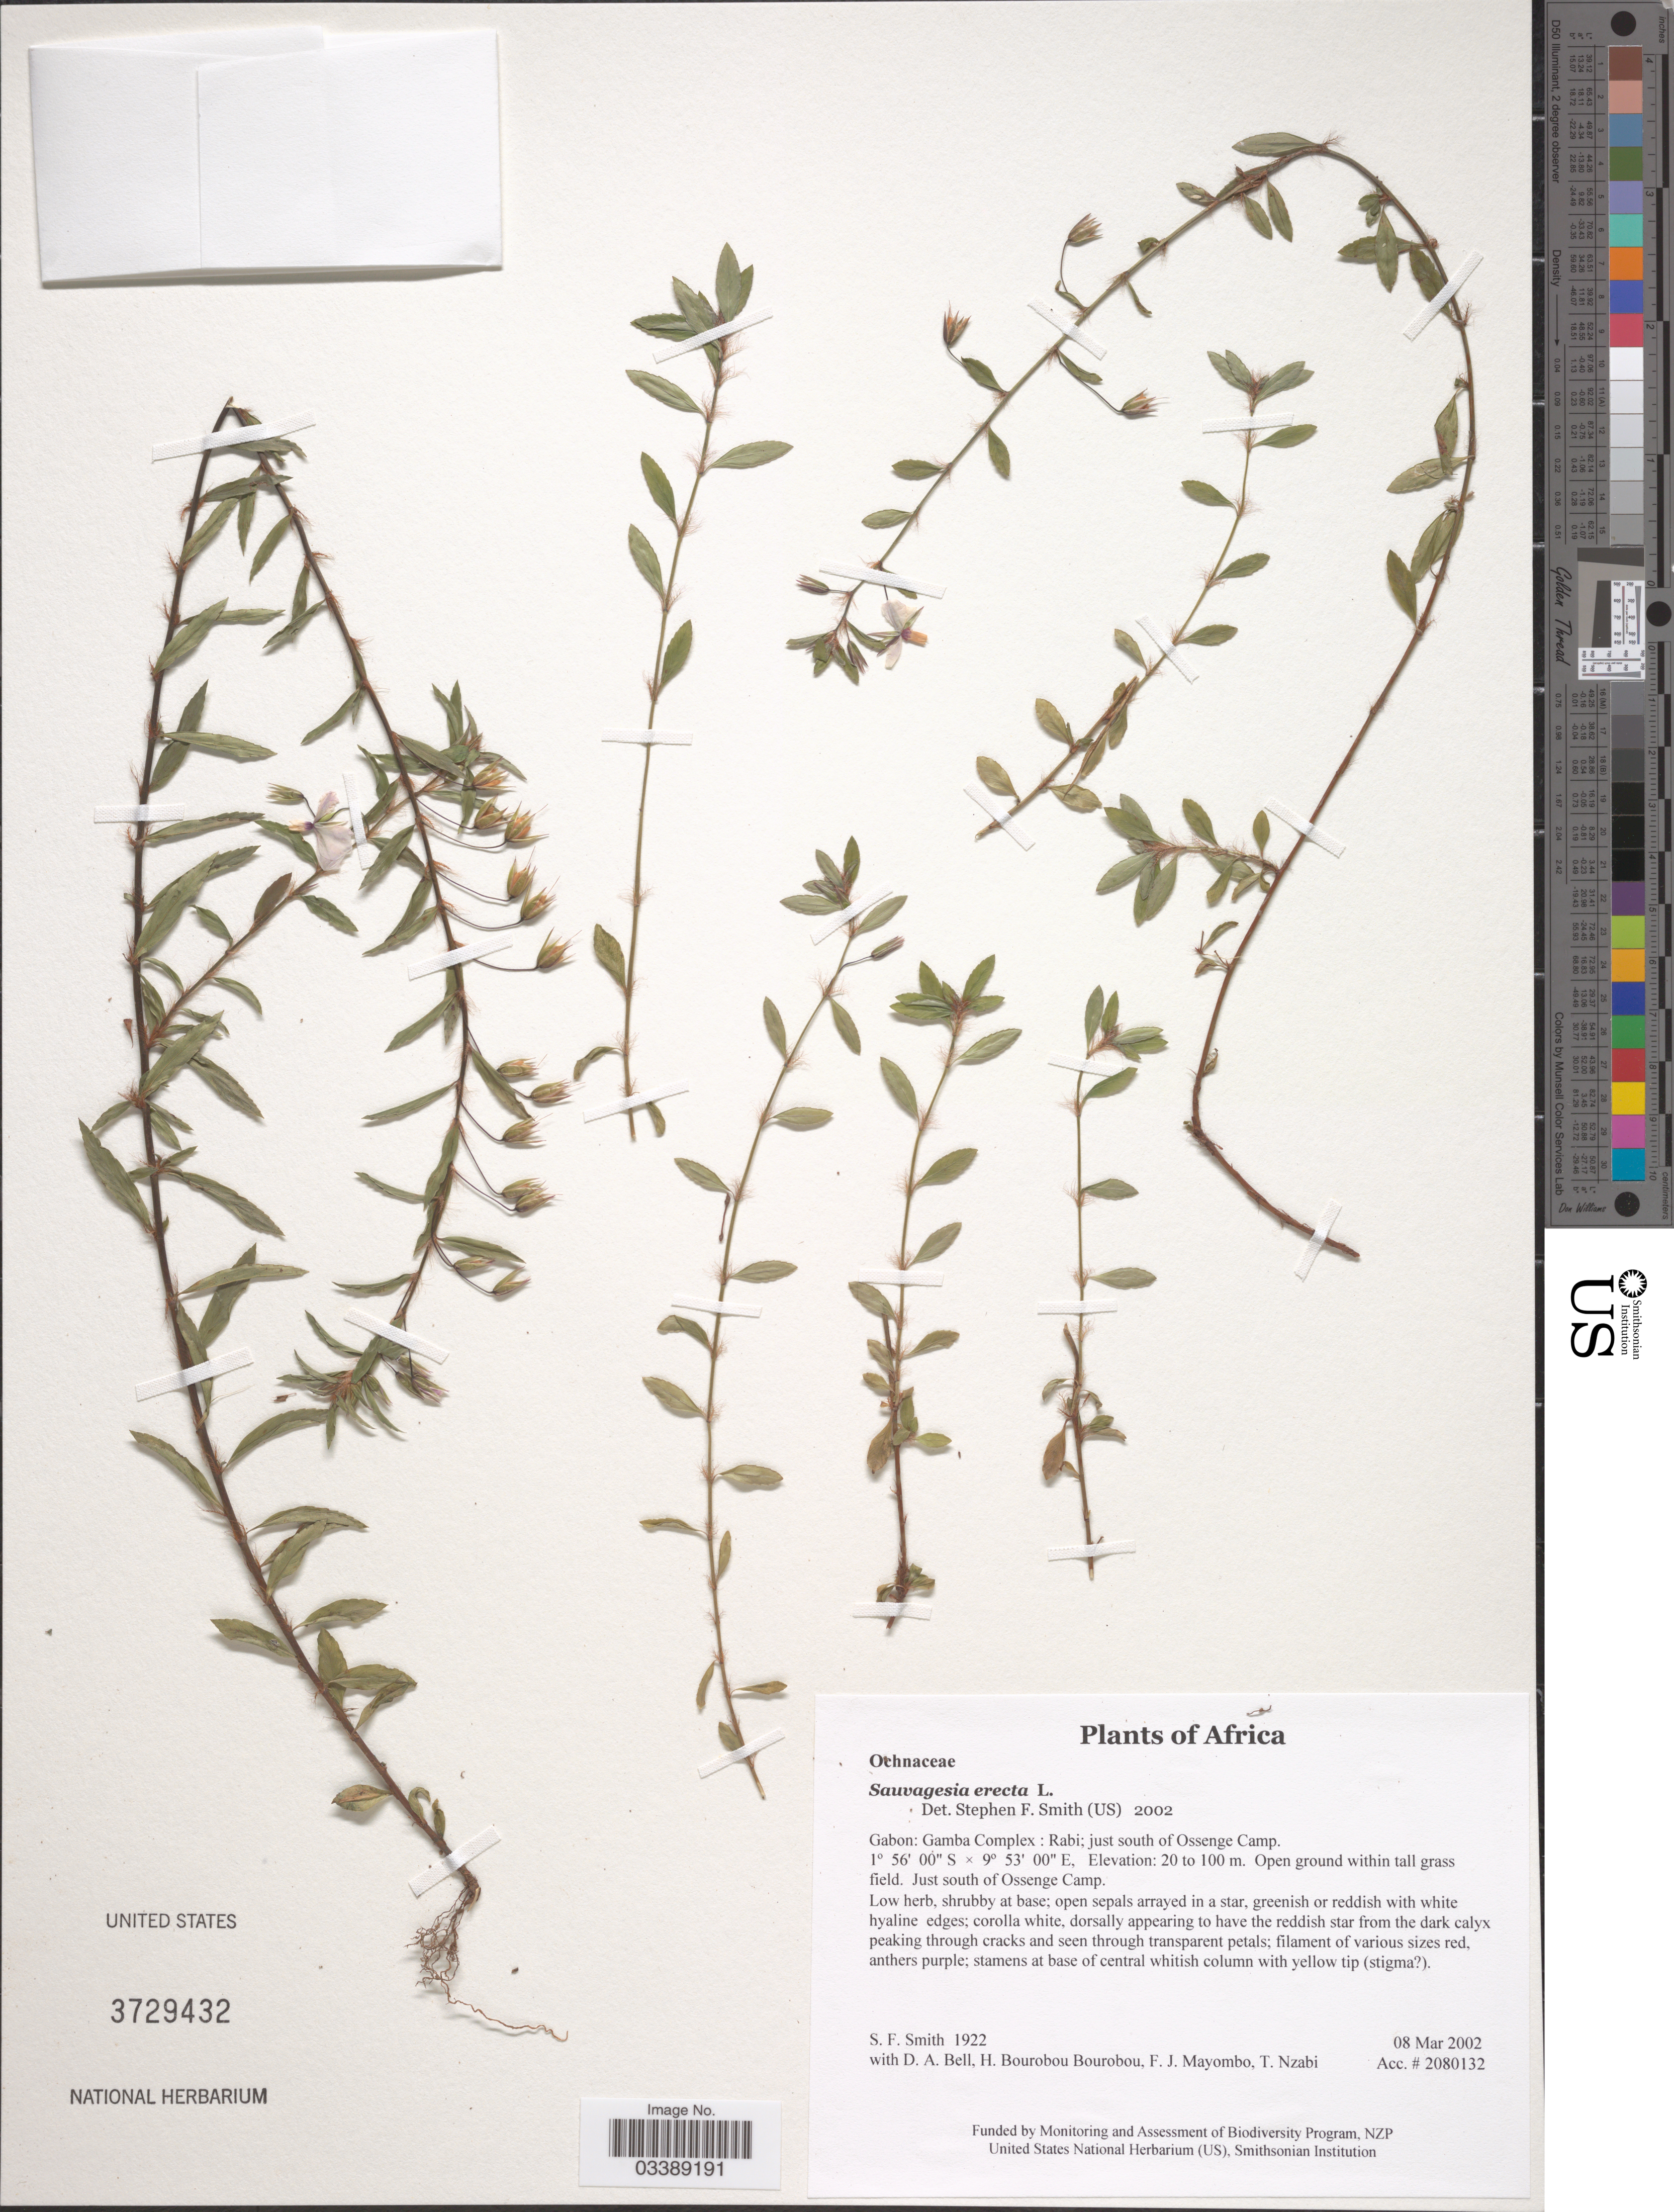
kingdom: Plantae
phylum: Tracheophyta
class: Magnoliopsida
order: Malpighiales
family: Ochnaceae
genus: Sauvagesia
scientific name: Sauvagesia erecta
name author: L.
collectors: S.F. Smith, D. A. Bell, H. Bourobou Bourobou & F. J. Mayombo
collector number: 1922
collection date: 2002-03-08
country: Gabon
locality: Gamba Complex: Rabi; just south of Ossenge Camp.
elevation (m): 20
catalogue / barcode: US 3729432